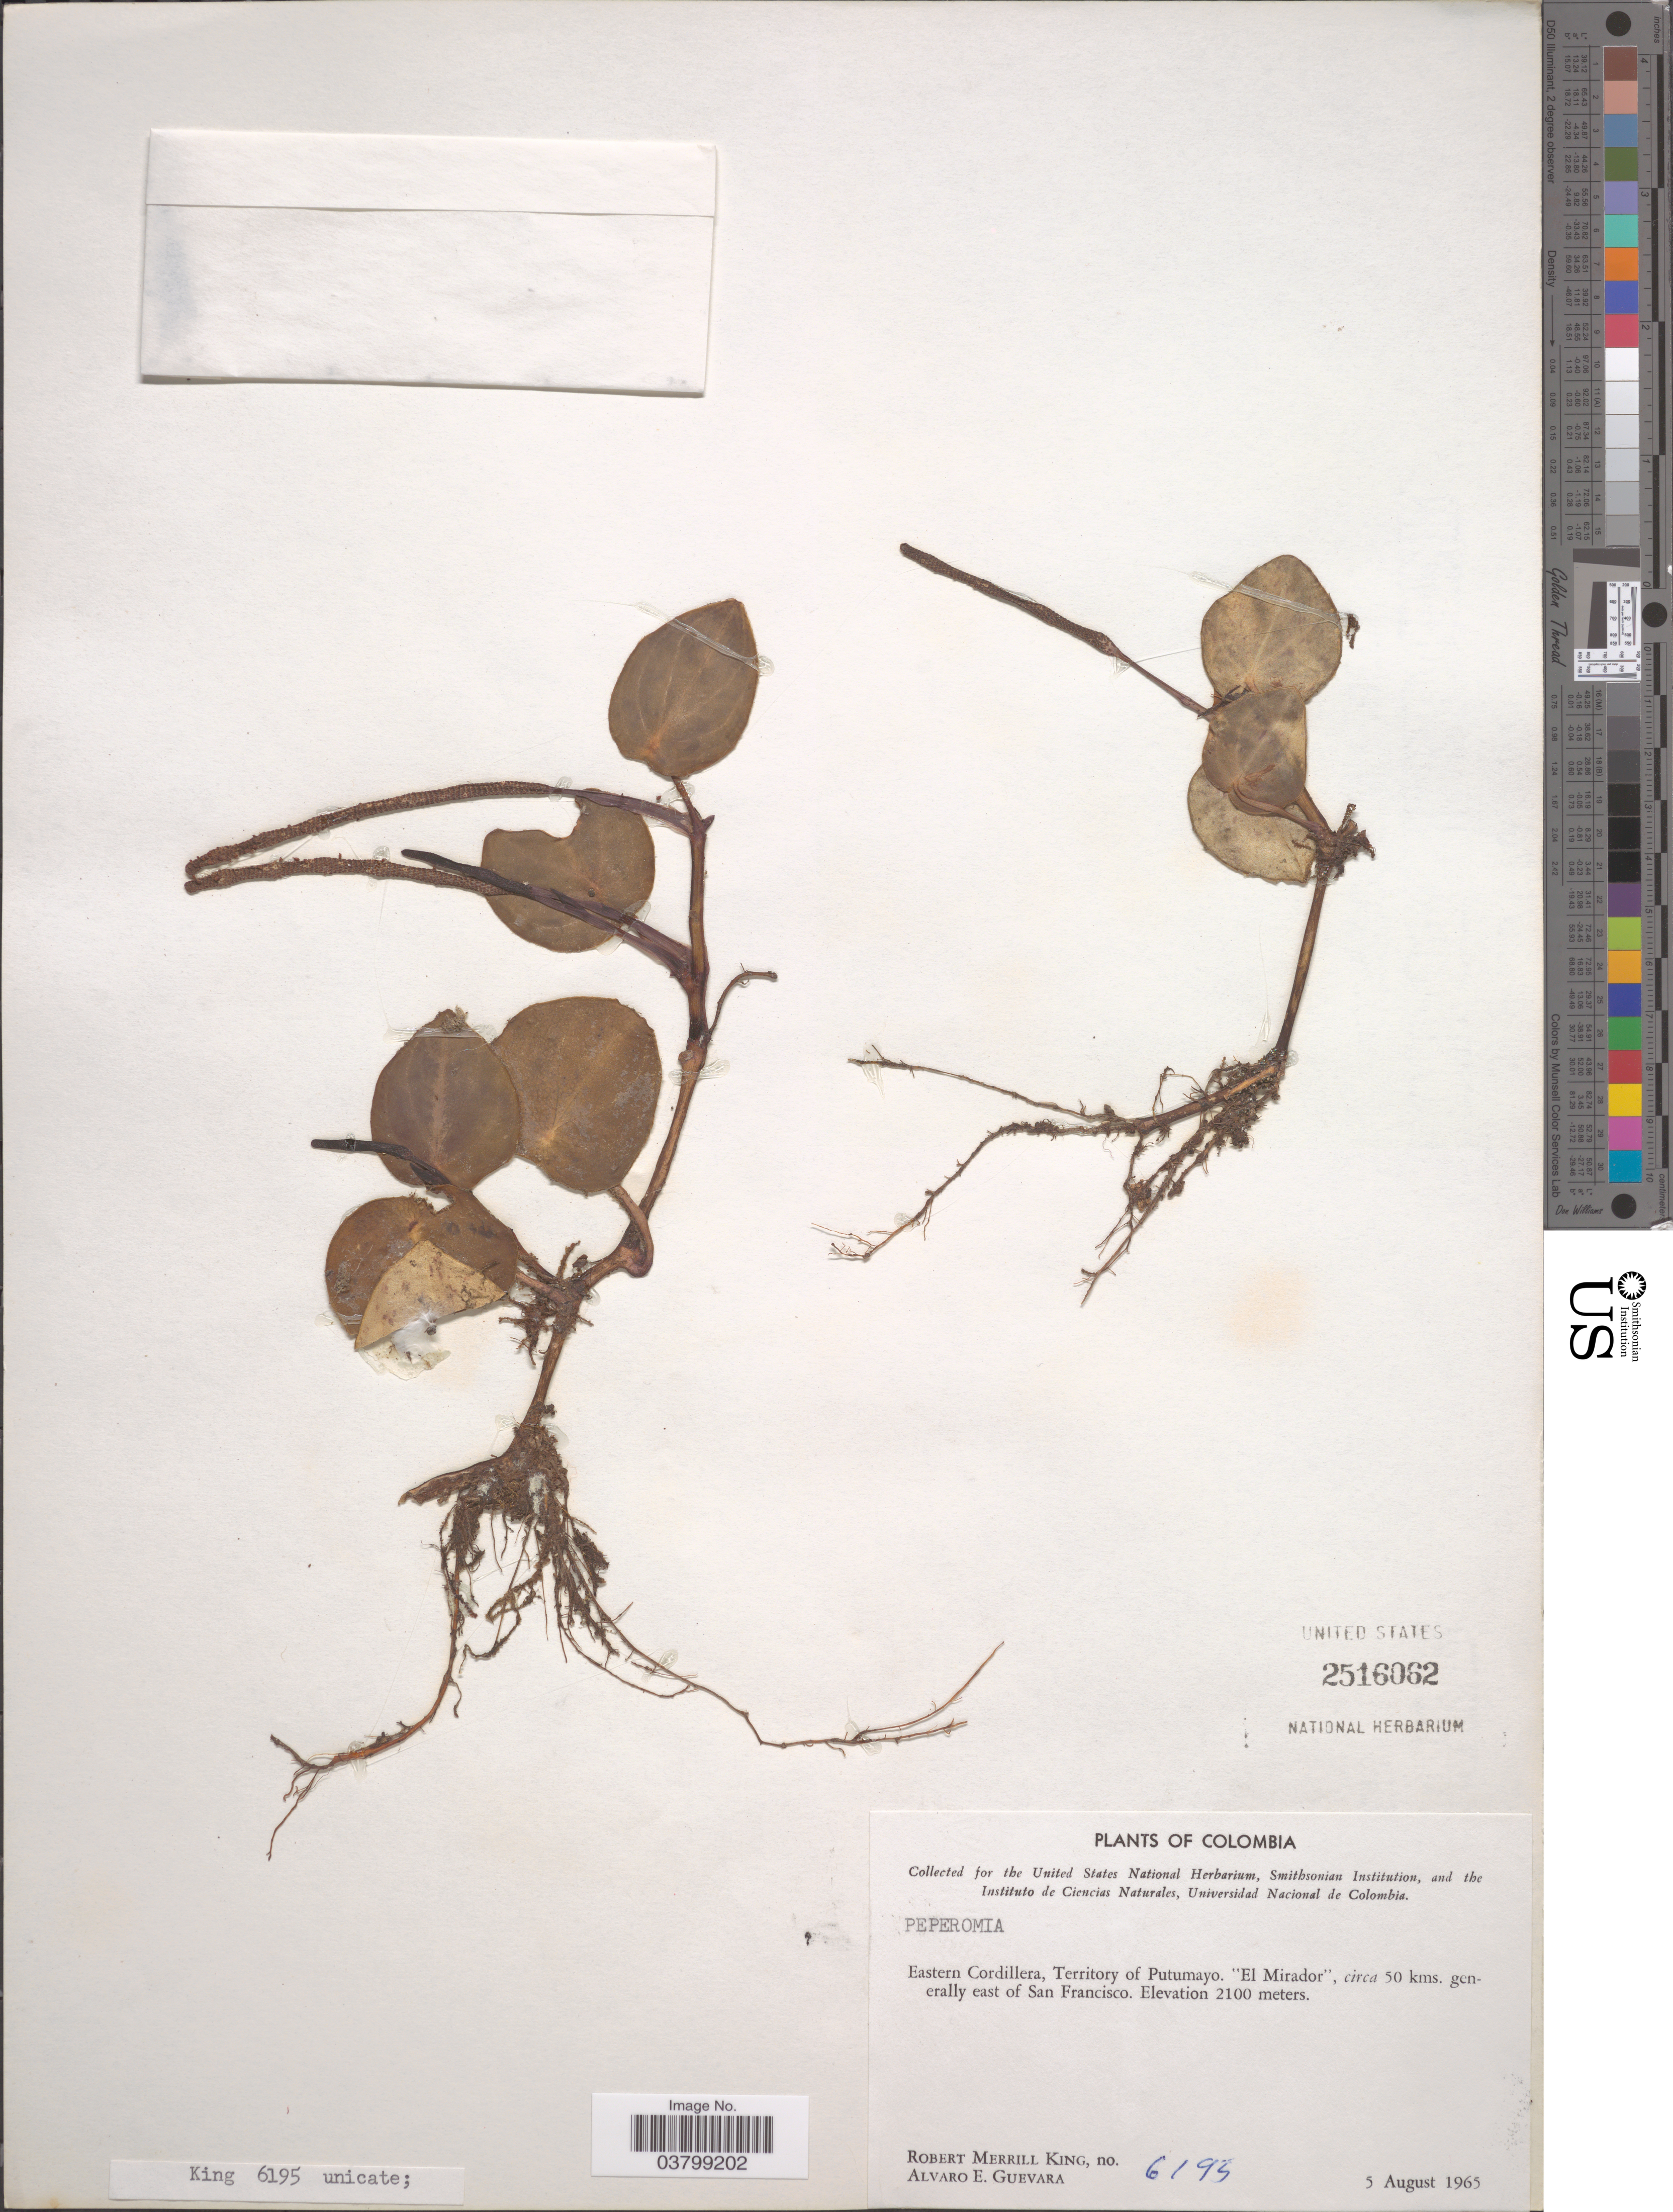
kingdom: Plantae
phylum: Tracheophyta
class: Magnoliopsida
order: Piperales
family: Piperaceae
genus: Peperomia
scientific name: Peperomia sp.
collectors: R. M. King & A. E. Guevara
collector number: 6193*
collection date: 1965-08-05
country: Colombia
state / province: Putumayo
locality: Eastern Cordillera, Territory of Putumayo. "El Mirador", circa 50 kms, generally east of San Francisco.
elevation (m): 2100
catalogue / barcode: US 2516062